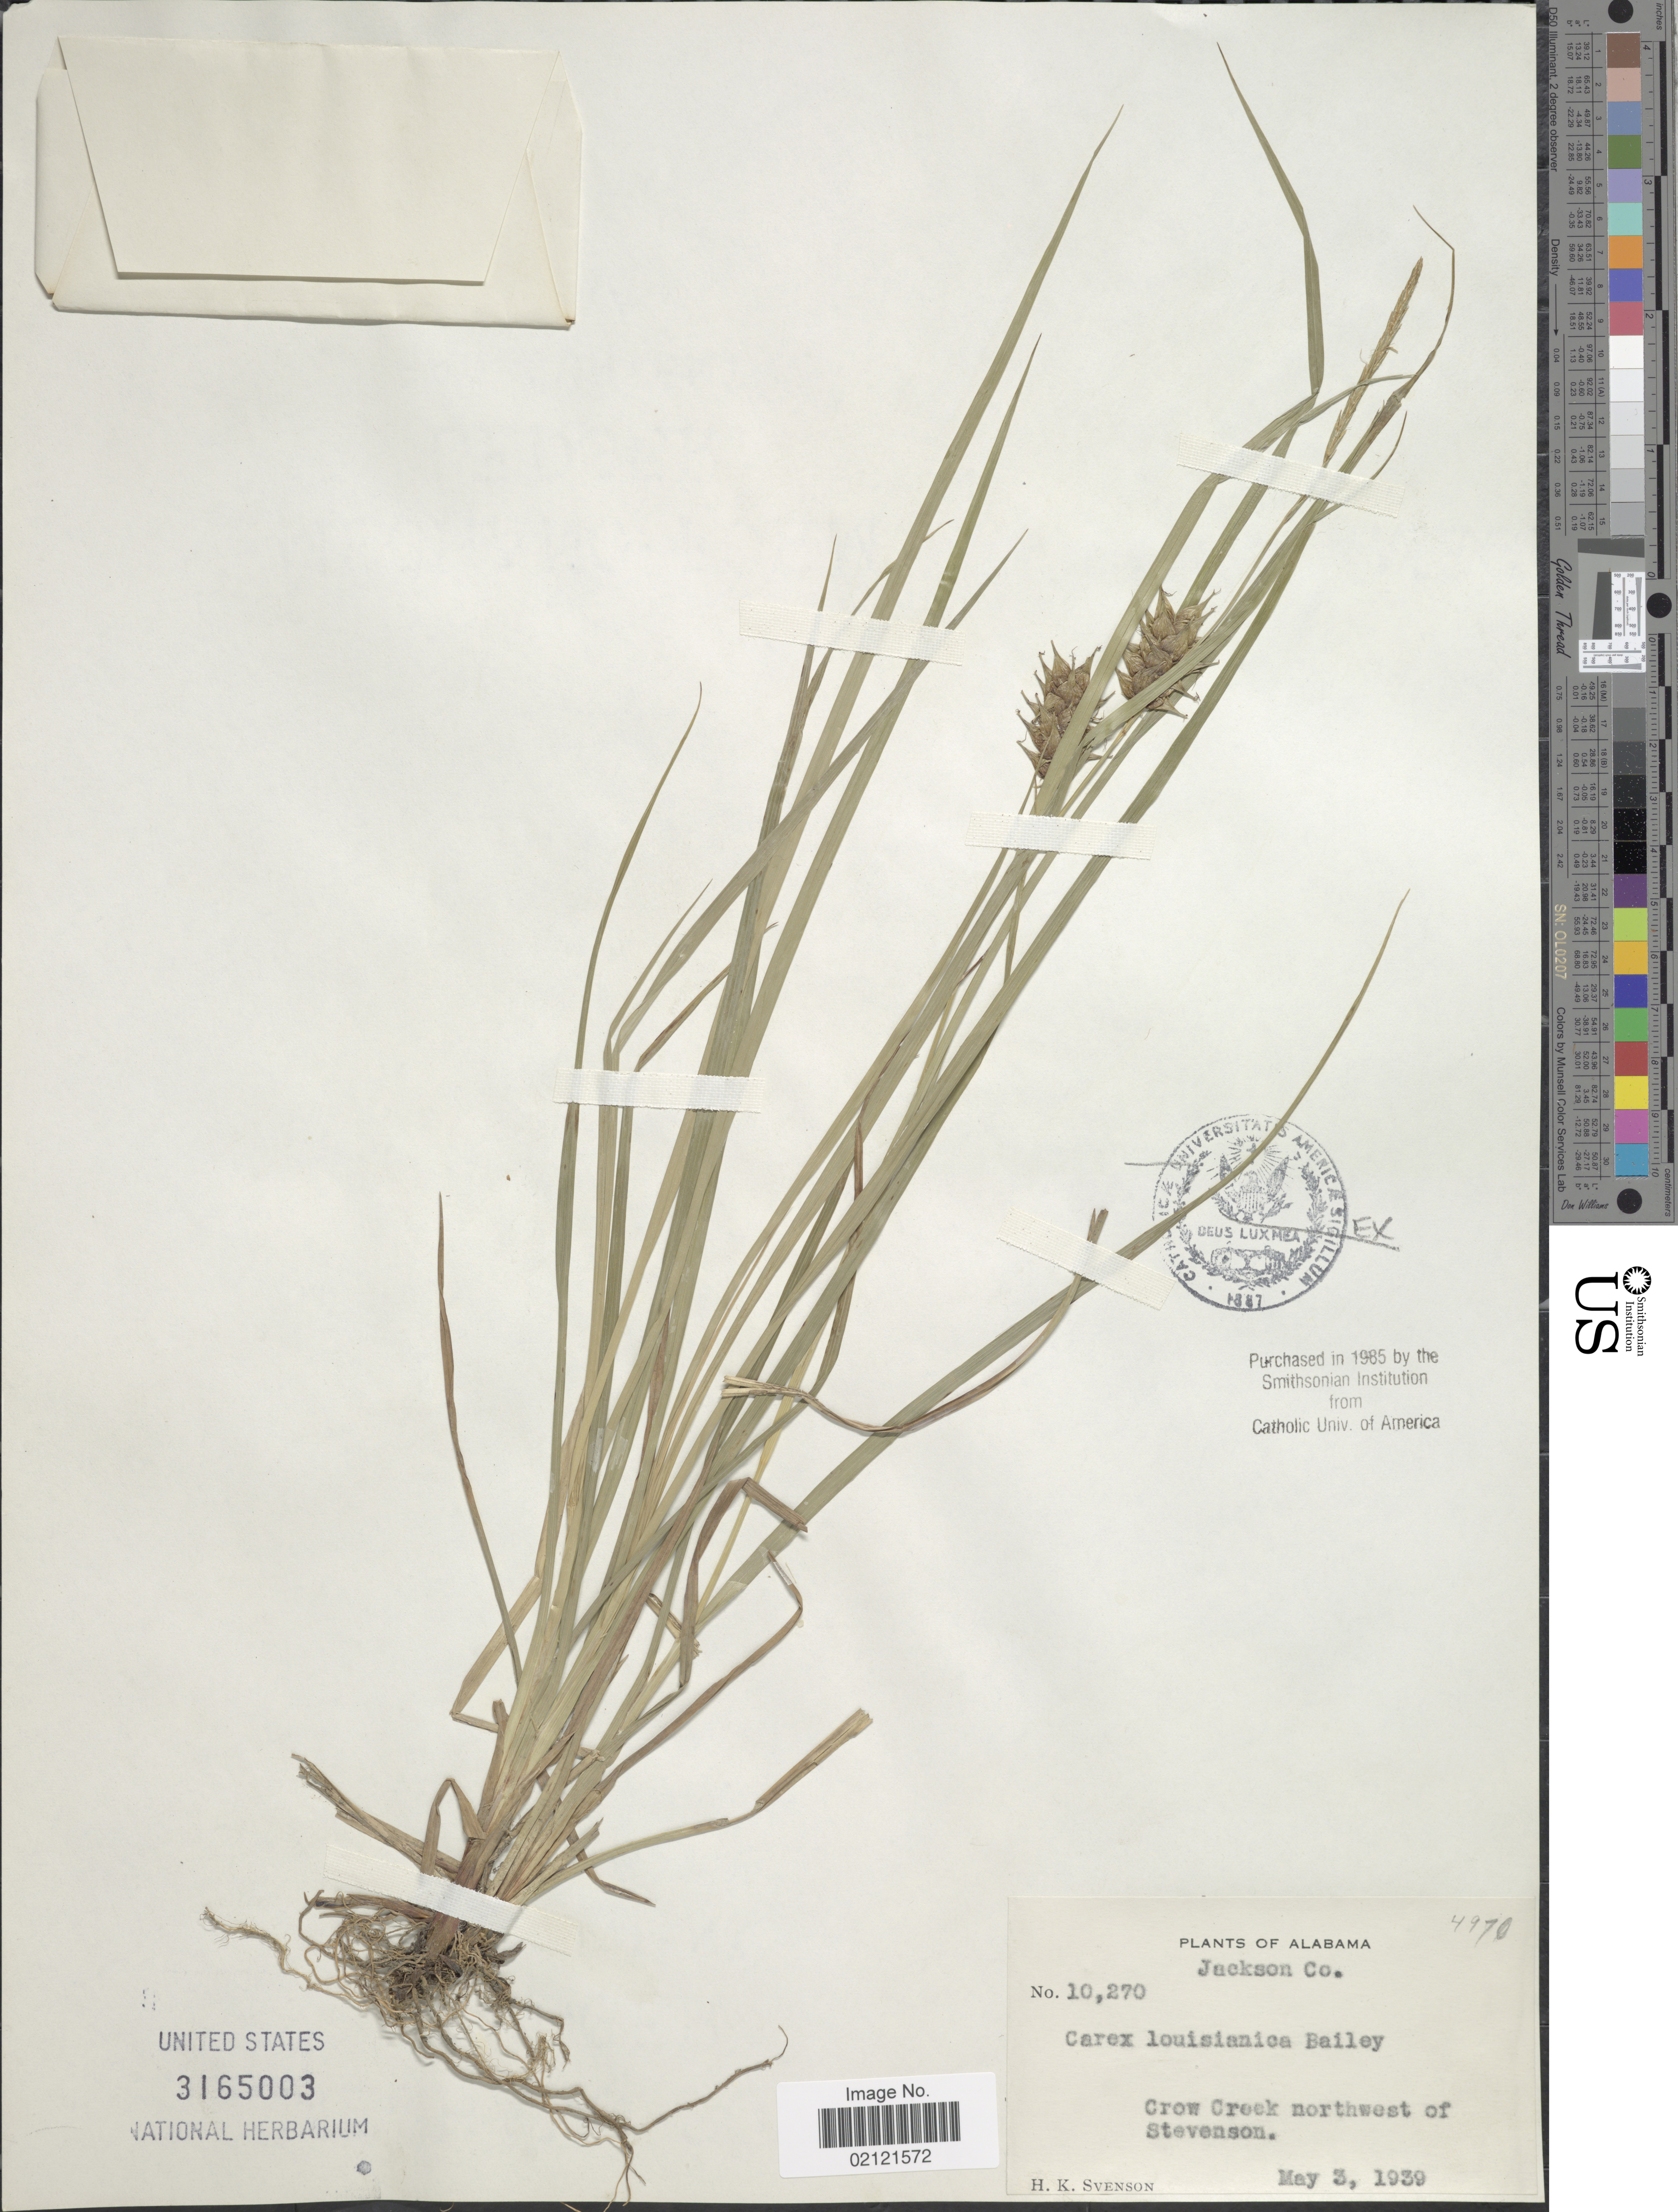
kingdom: Plantae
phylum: Tracheophyta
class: Liliopsida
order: Poales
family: Cyperaceae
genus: Carex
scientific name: Carex louisianica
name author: L.H. Bailey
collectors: H. K. Svenson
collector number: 10270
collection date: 1939-05-03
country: United States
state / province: Alabama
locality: Jackson Co., Crow Creek northwest of Stevenson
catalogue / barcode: US 3165003